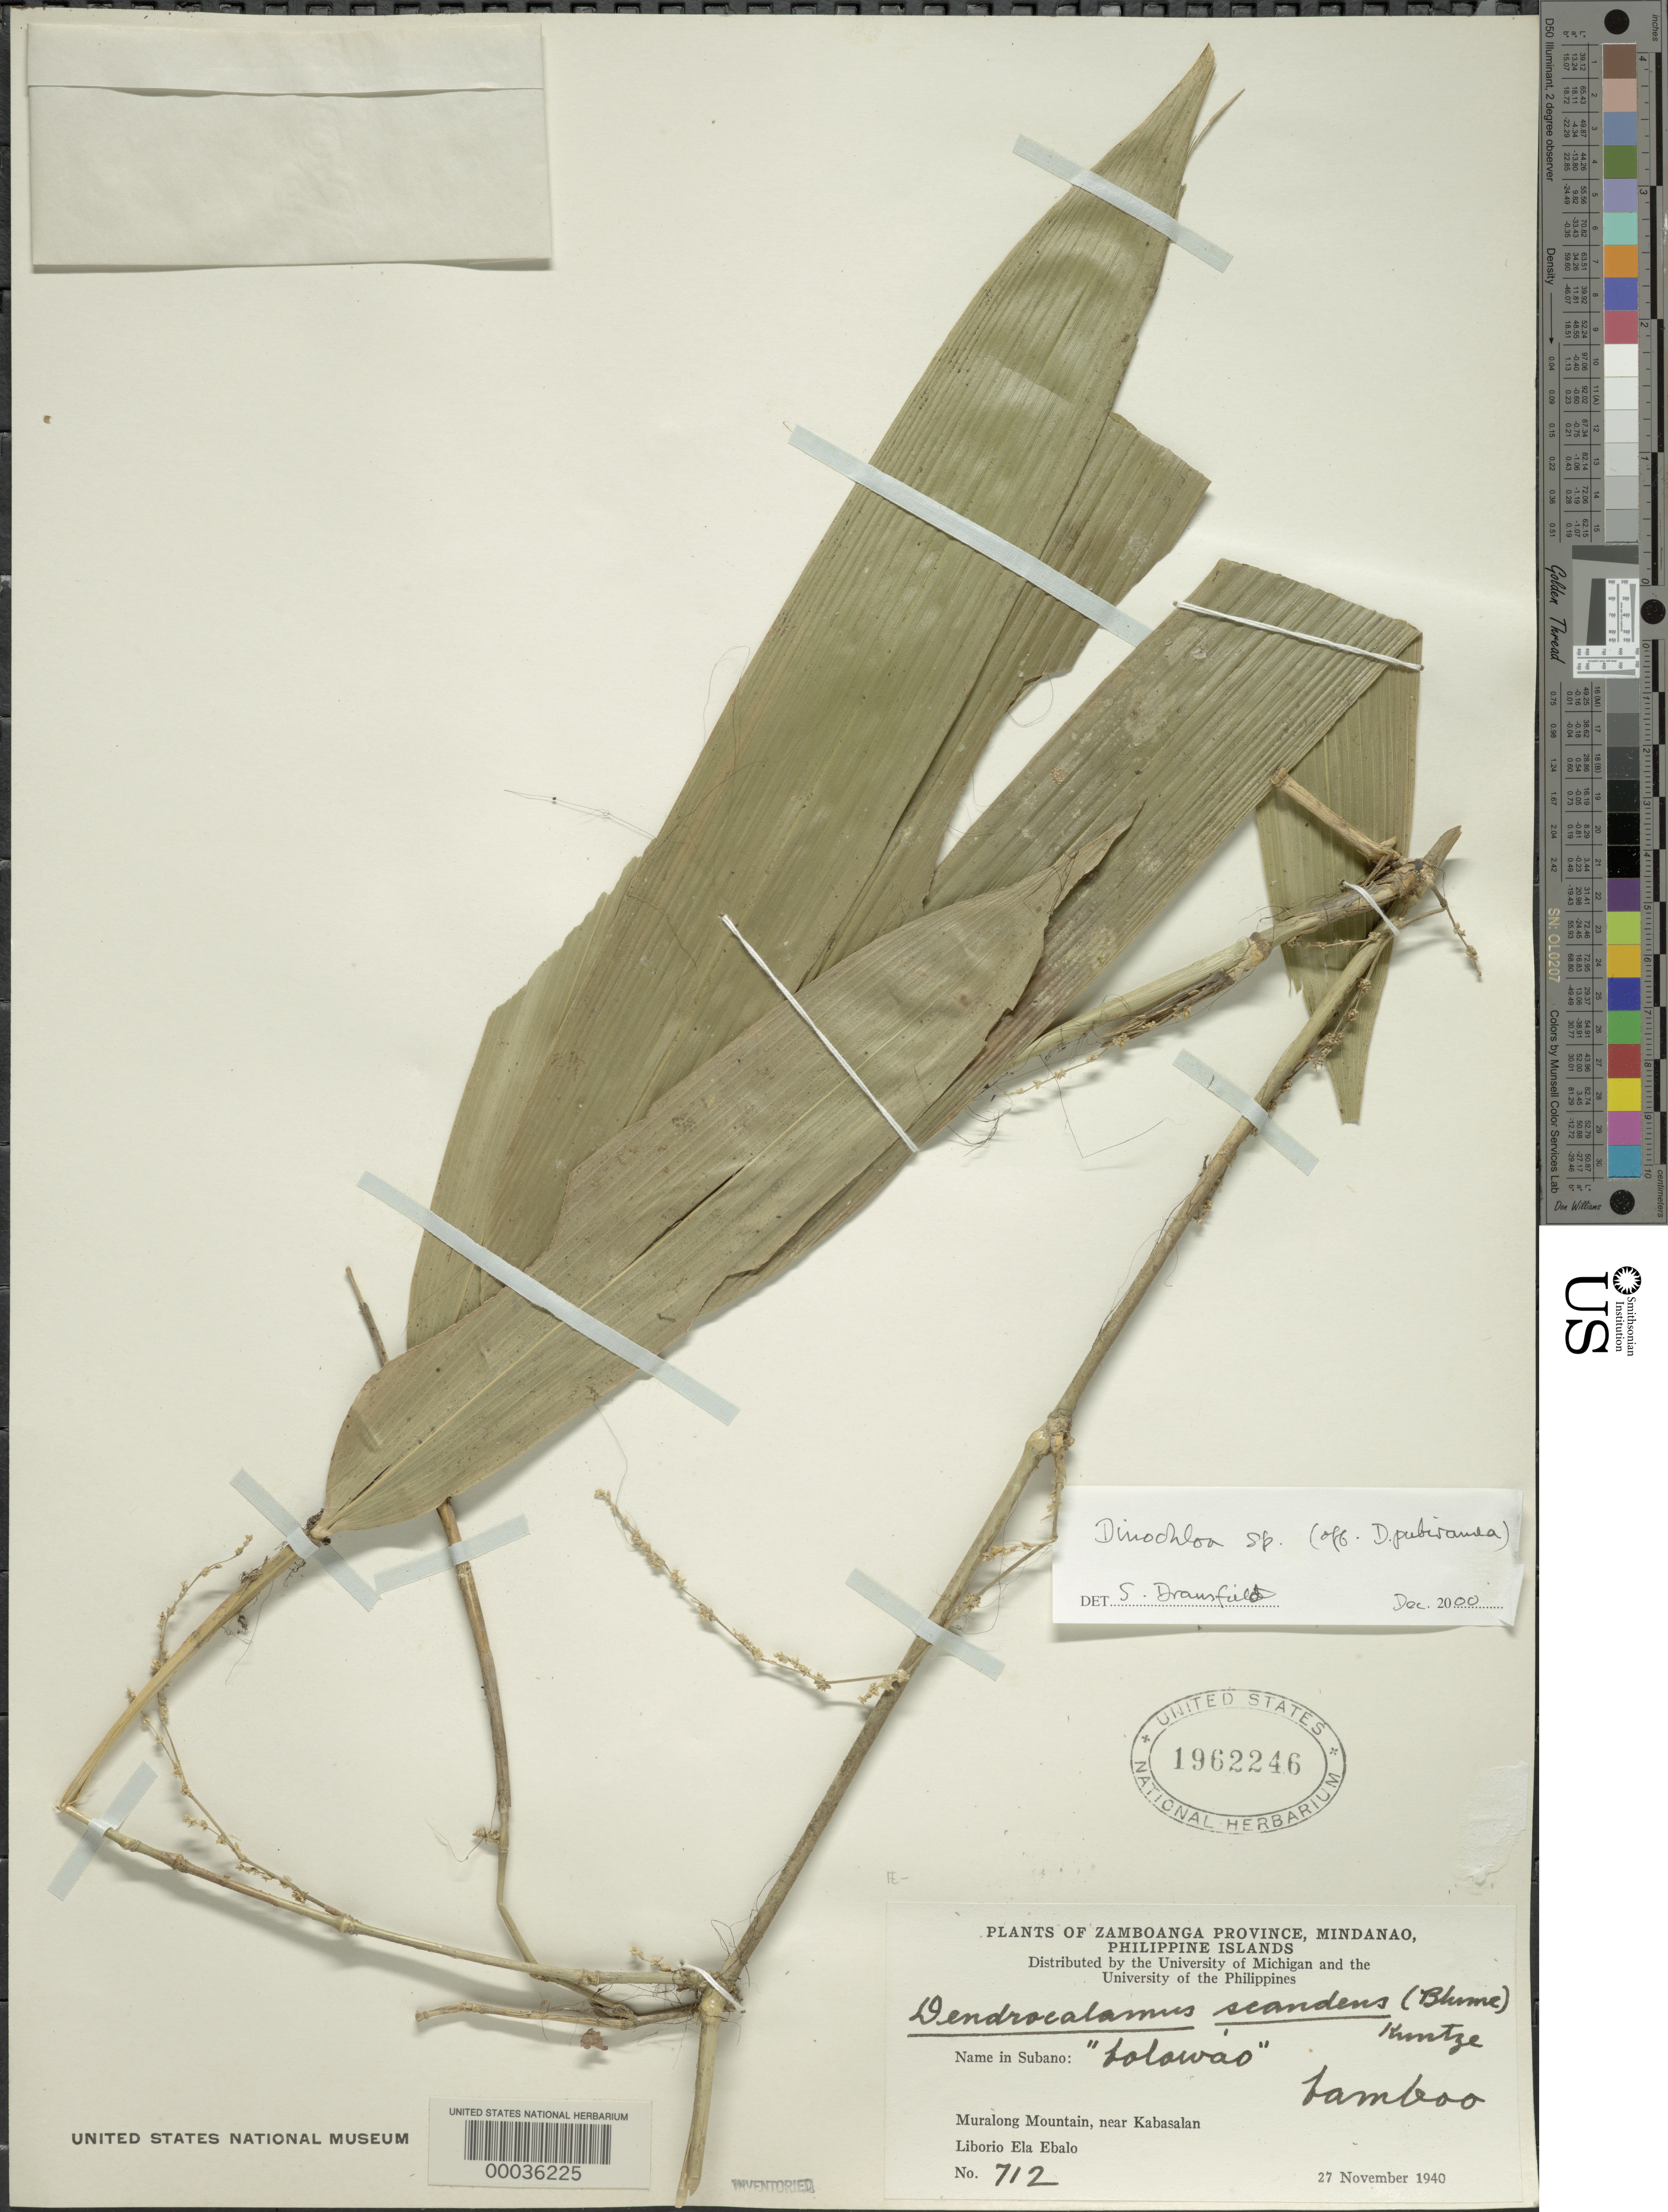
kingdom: Plantae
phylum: Tracheophyta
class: Liliopsida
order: Poales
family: Poaceae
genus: Dinochloa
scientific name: Dinochloa scandens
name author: (Blume ex Nees) Kuntze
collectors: L. Ebalo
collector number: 712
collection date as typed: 27 Nov 1940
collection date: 1940-11-27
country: Philippines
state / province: Zamboanga Peninsula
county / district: Zamboanga del Norte / Zamboanga del Sur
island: Mindanao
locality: Muralong Mt.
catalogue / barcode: US 1962246